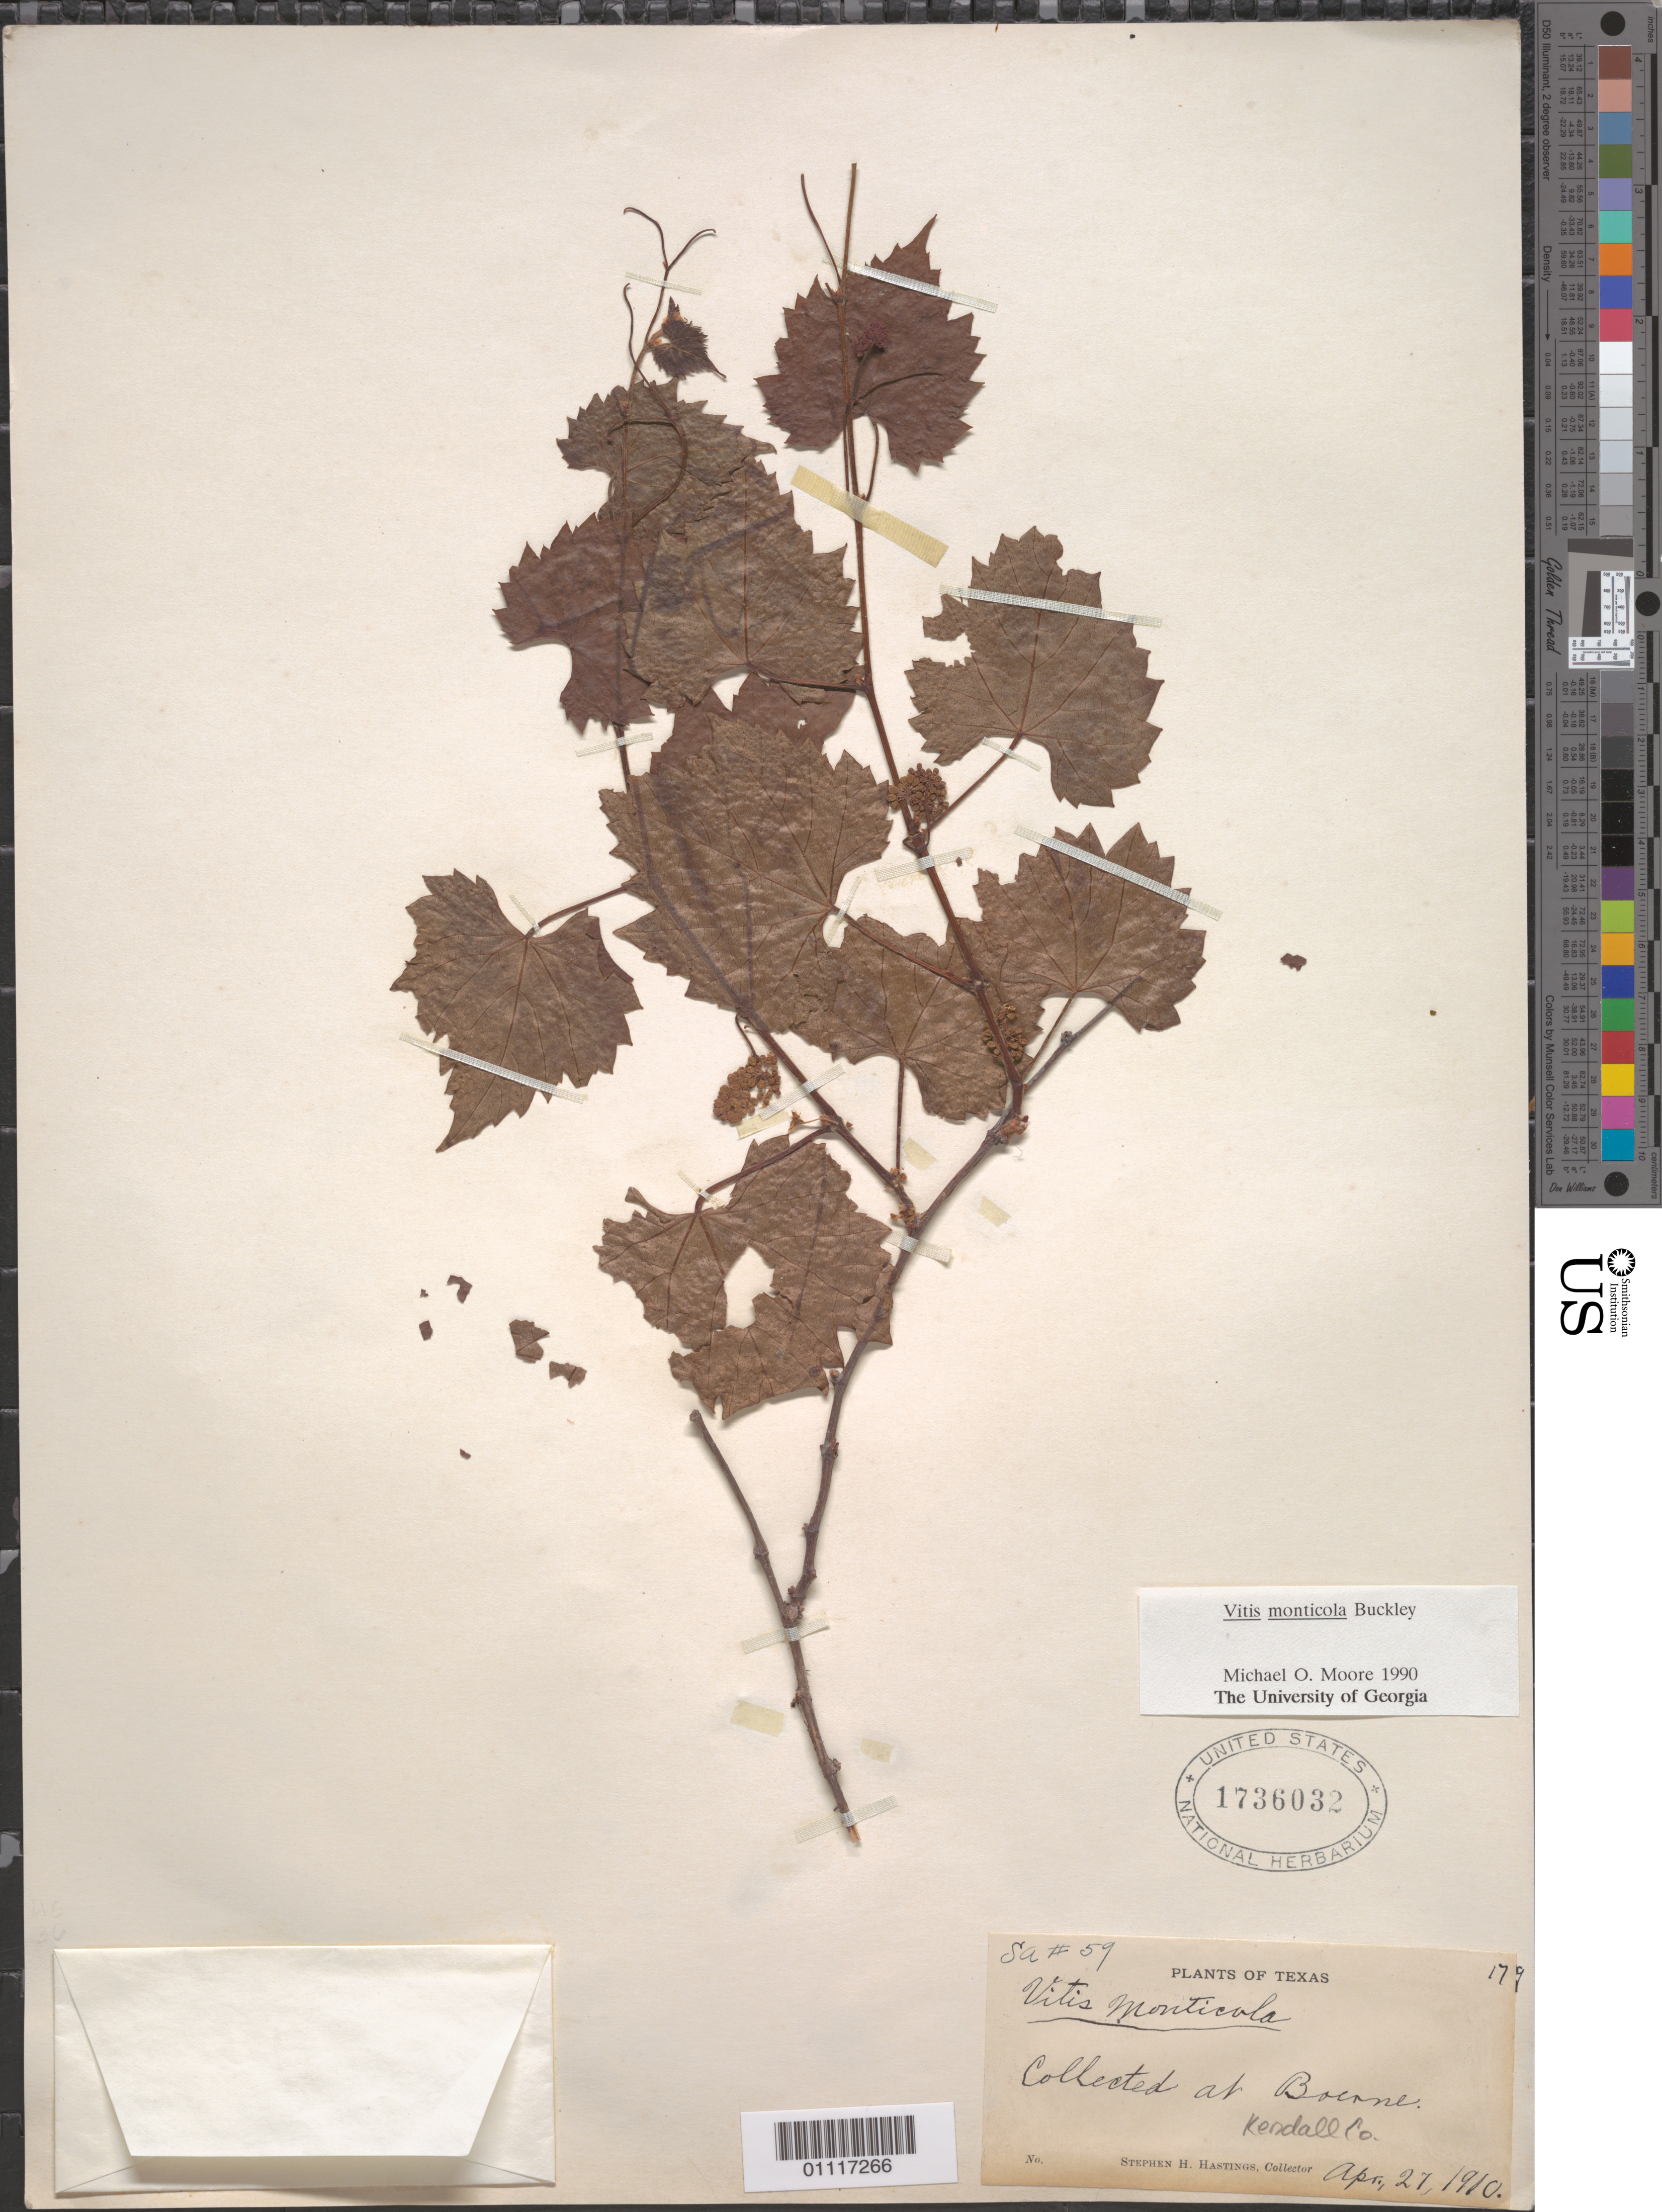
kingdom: Plantae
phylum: Tracheophyta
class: Magnoliopsida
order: Vitales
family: Vitaceae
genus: Vitis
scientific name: Vitis monticola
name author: Buckley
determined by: Moore, M. O.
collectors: S. Hastings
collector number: SA#59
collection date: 1910-04-27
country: United States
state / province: Texas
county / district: kendall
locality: Bacone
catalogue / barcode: US 1736032